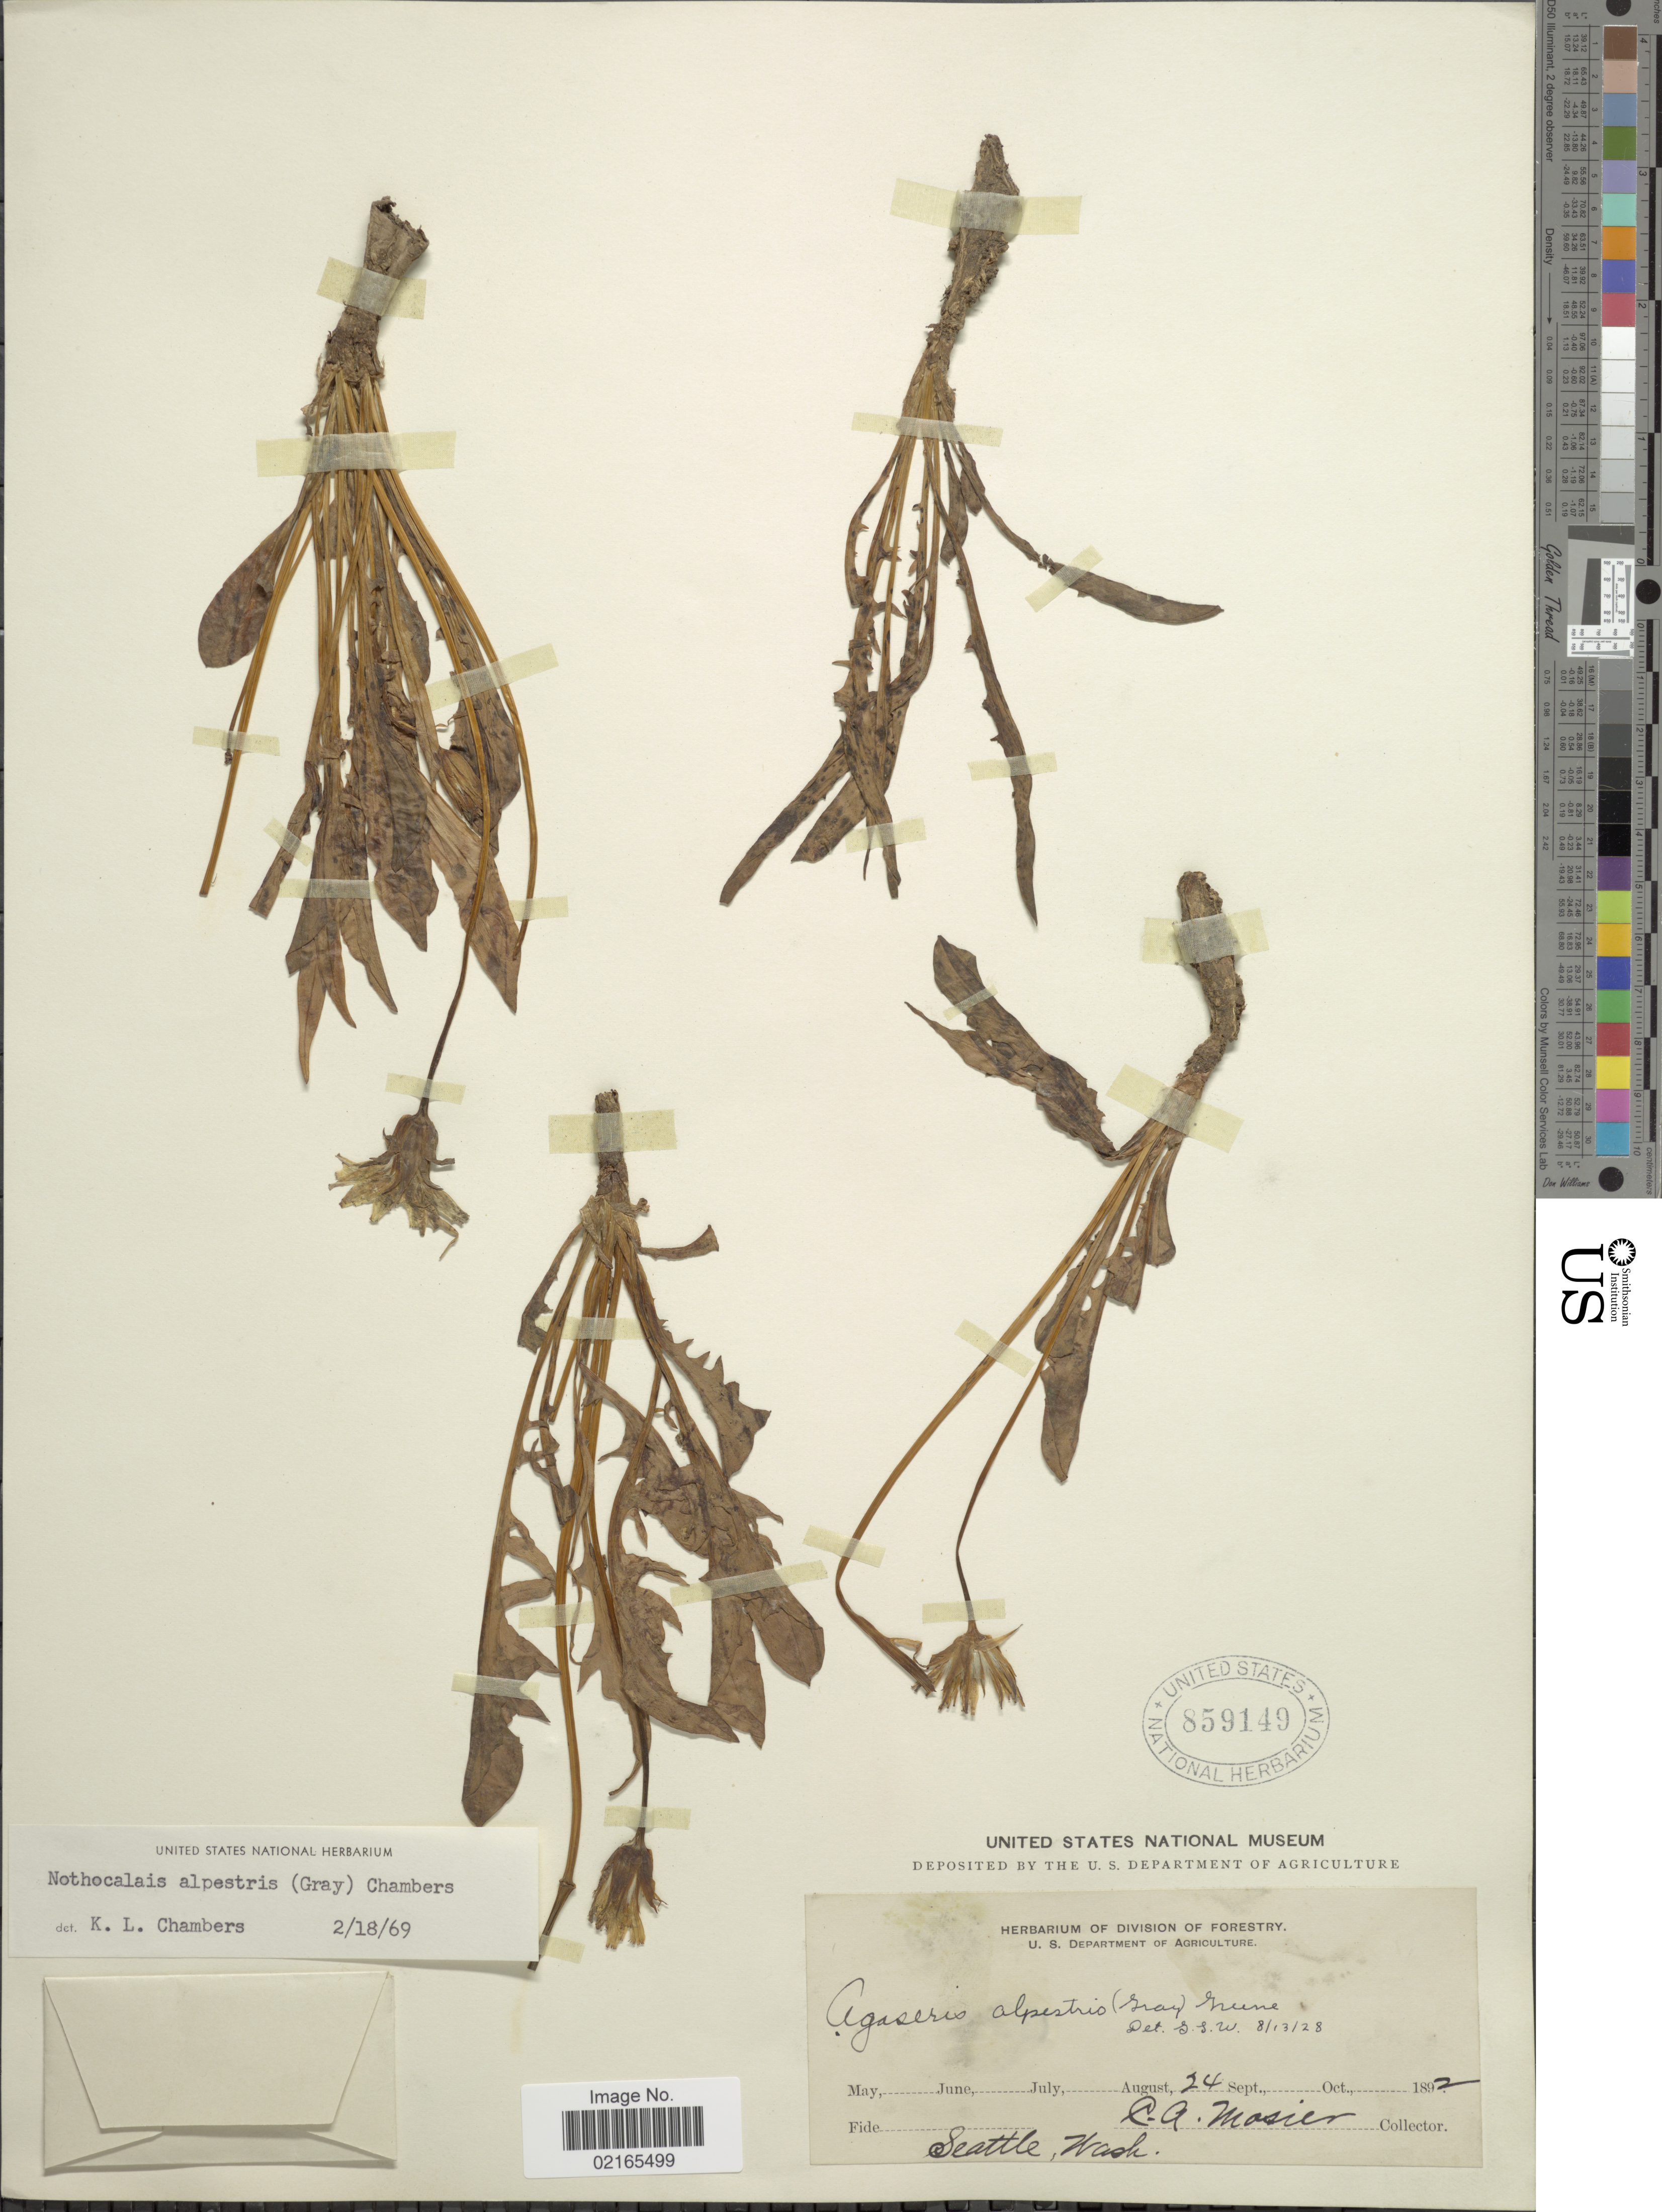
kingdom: Plantae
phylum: Tracheophyta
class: Magnoliopsida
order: Asterales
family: Asteraceae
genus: Nothocalais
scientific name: Nothocalais alpestris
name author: (A. Gray) K.L. Chambers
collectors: C. A. Mosier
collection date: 1892-08-24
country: United States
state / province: Washington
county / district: King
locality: Seattle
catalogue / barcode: US 859149